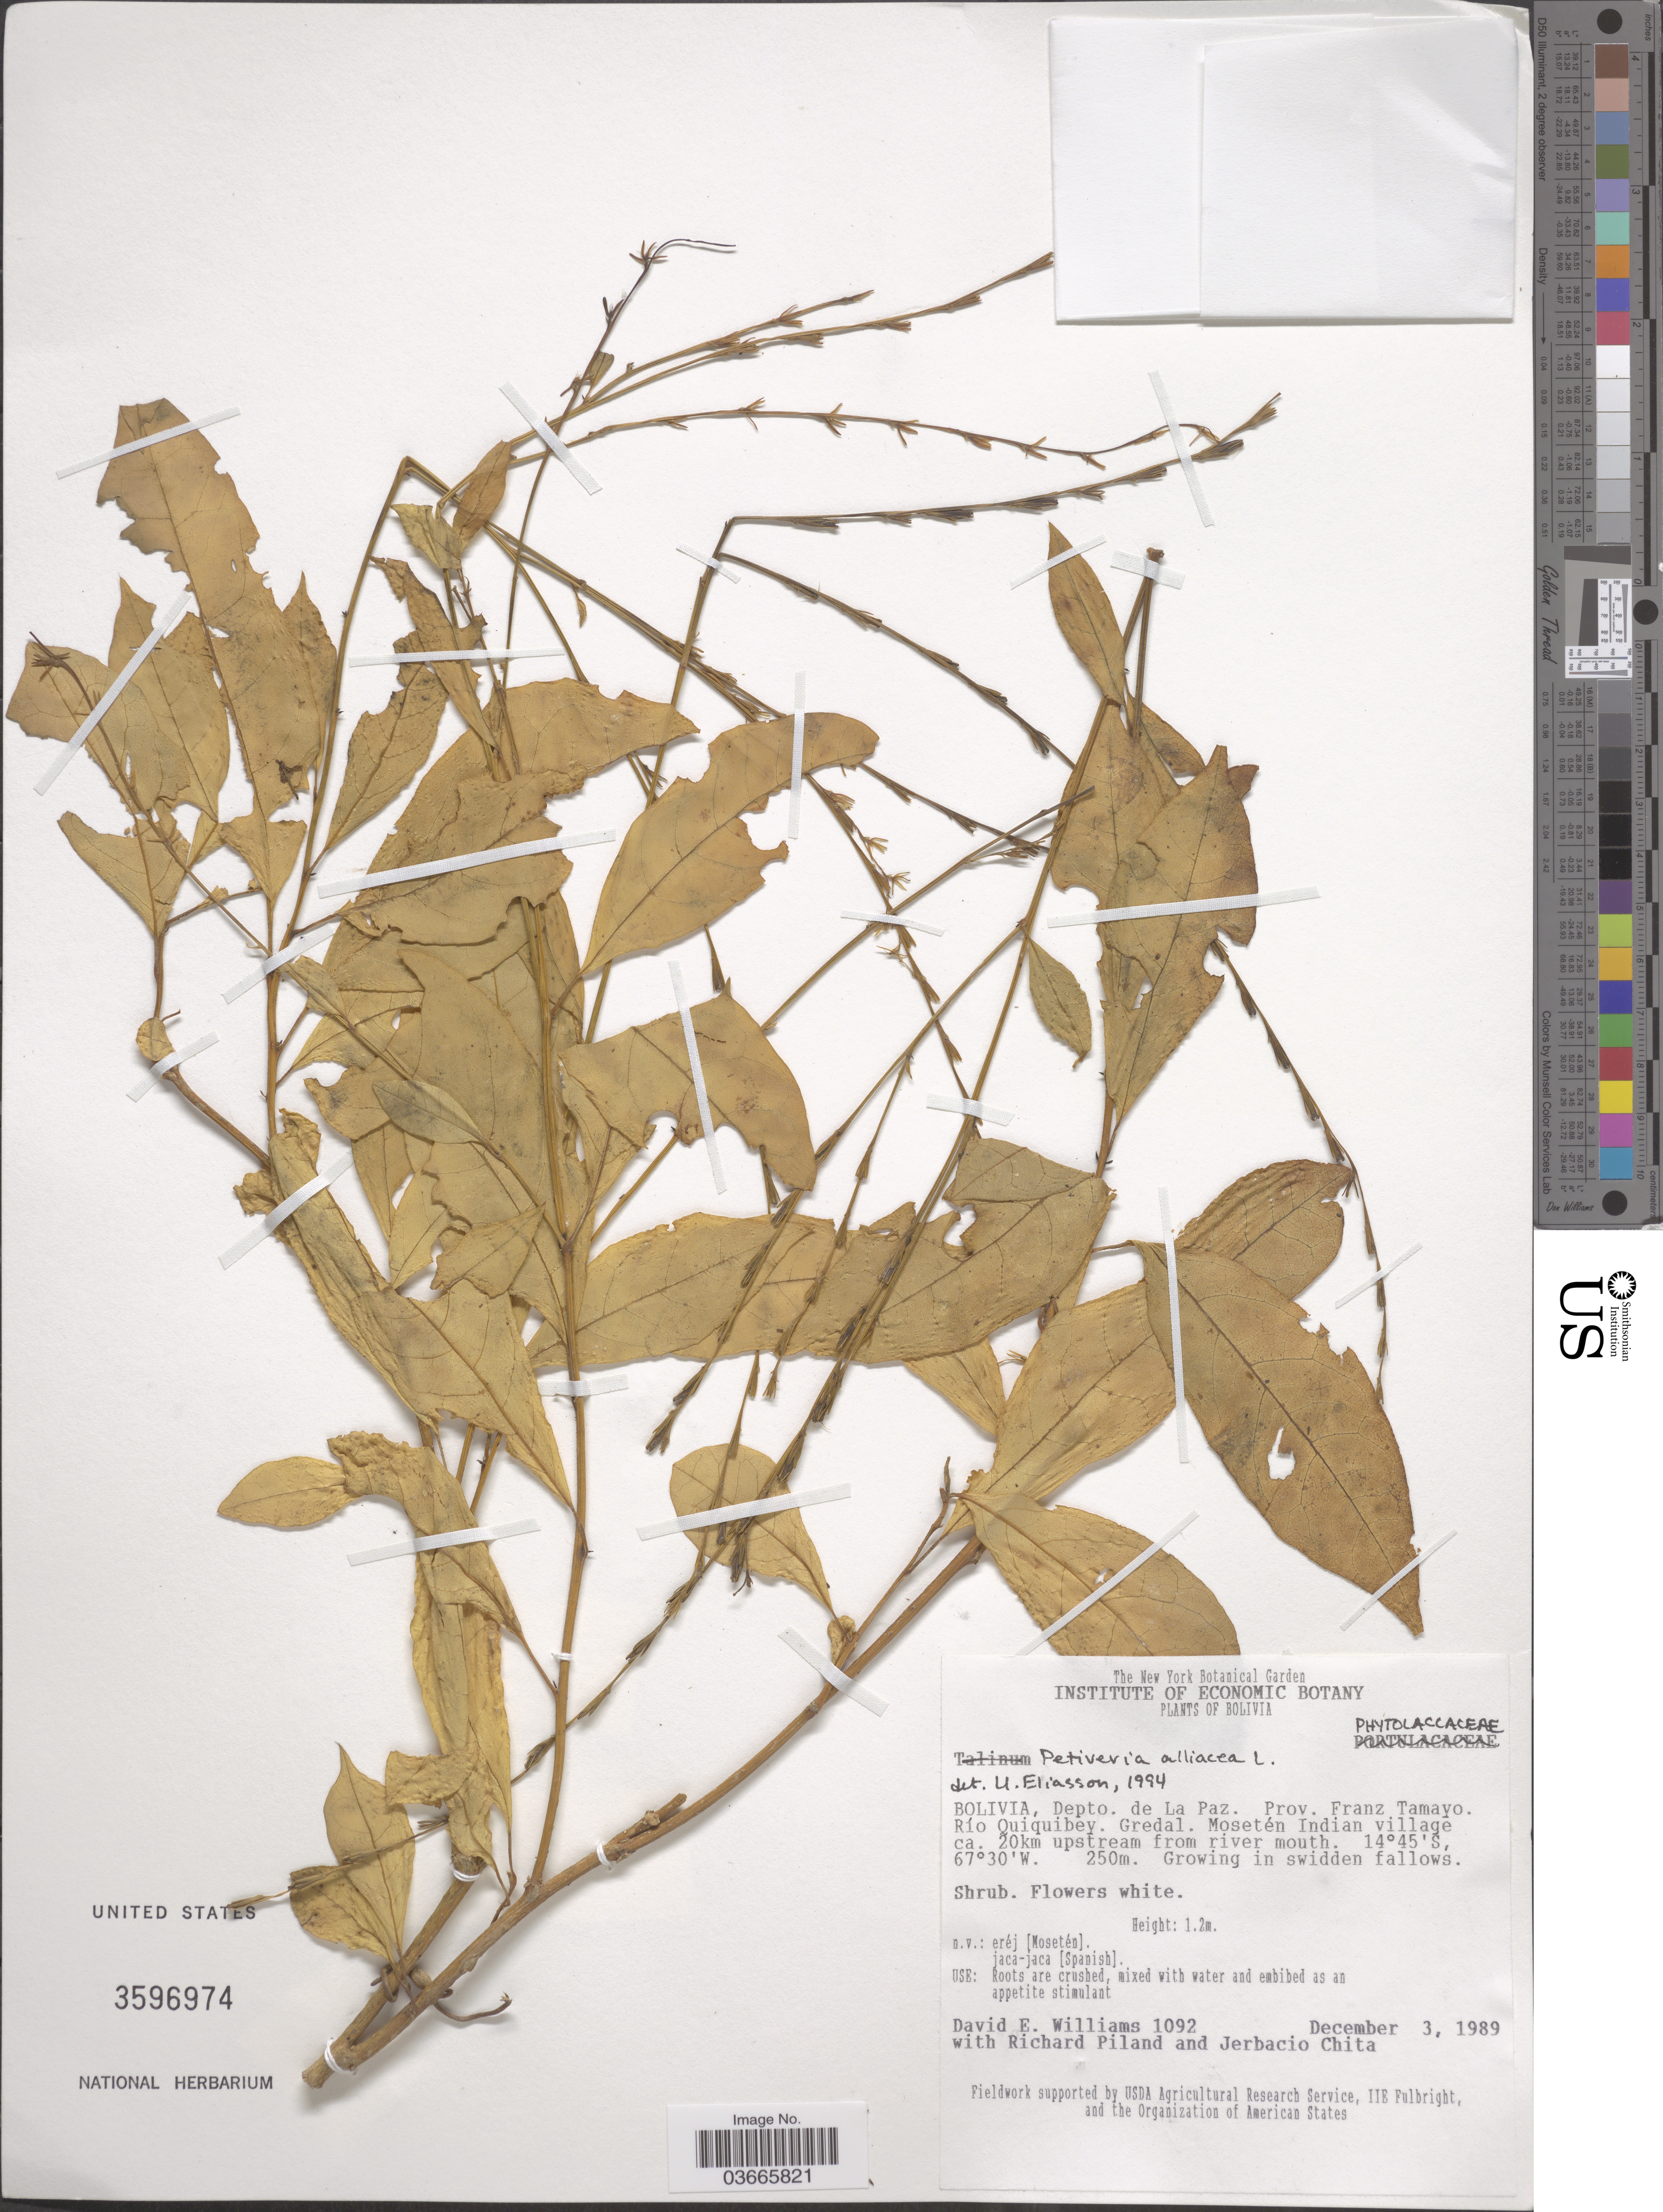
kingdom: Plantae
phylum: Tracheophyta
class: Magnoliopsida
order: Caryophyllales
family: Phytolaccaceae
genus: Petiveria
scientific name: Petiveria alliacea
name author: L.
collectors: D. E. Williams, R. Piland & J. Chita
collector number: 1092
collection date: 1989-12-03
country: Bolivia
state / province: La Paz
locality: Depto. La Paz. Prov. Franz Tamayo. Río Ouiquibey. Gredal. Mosetén Indian village ca. 20km upstream from river mouth.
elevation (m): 250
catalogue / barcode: US 3596974